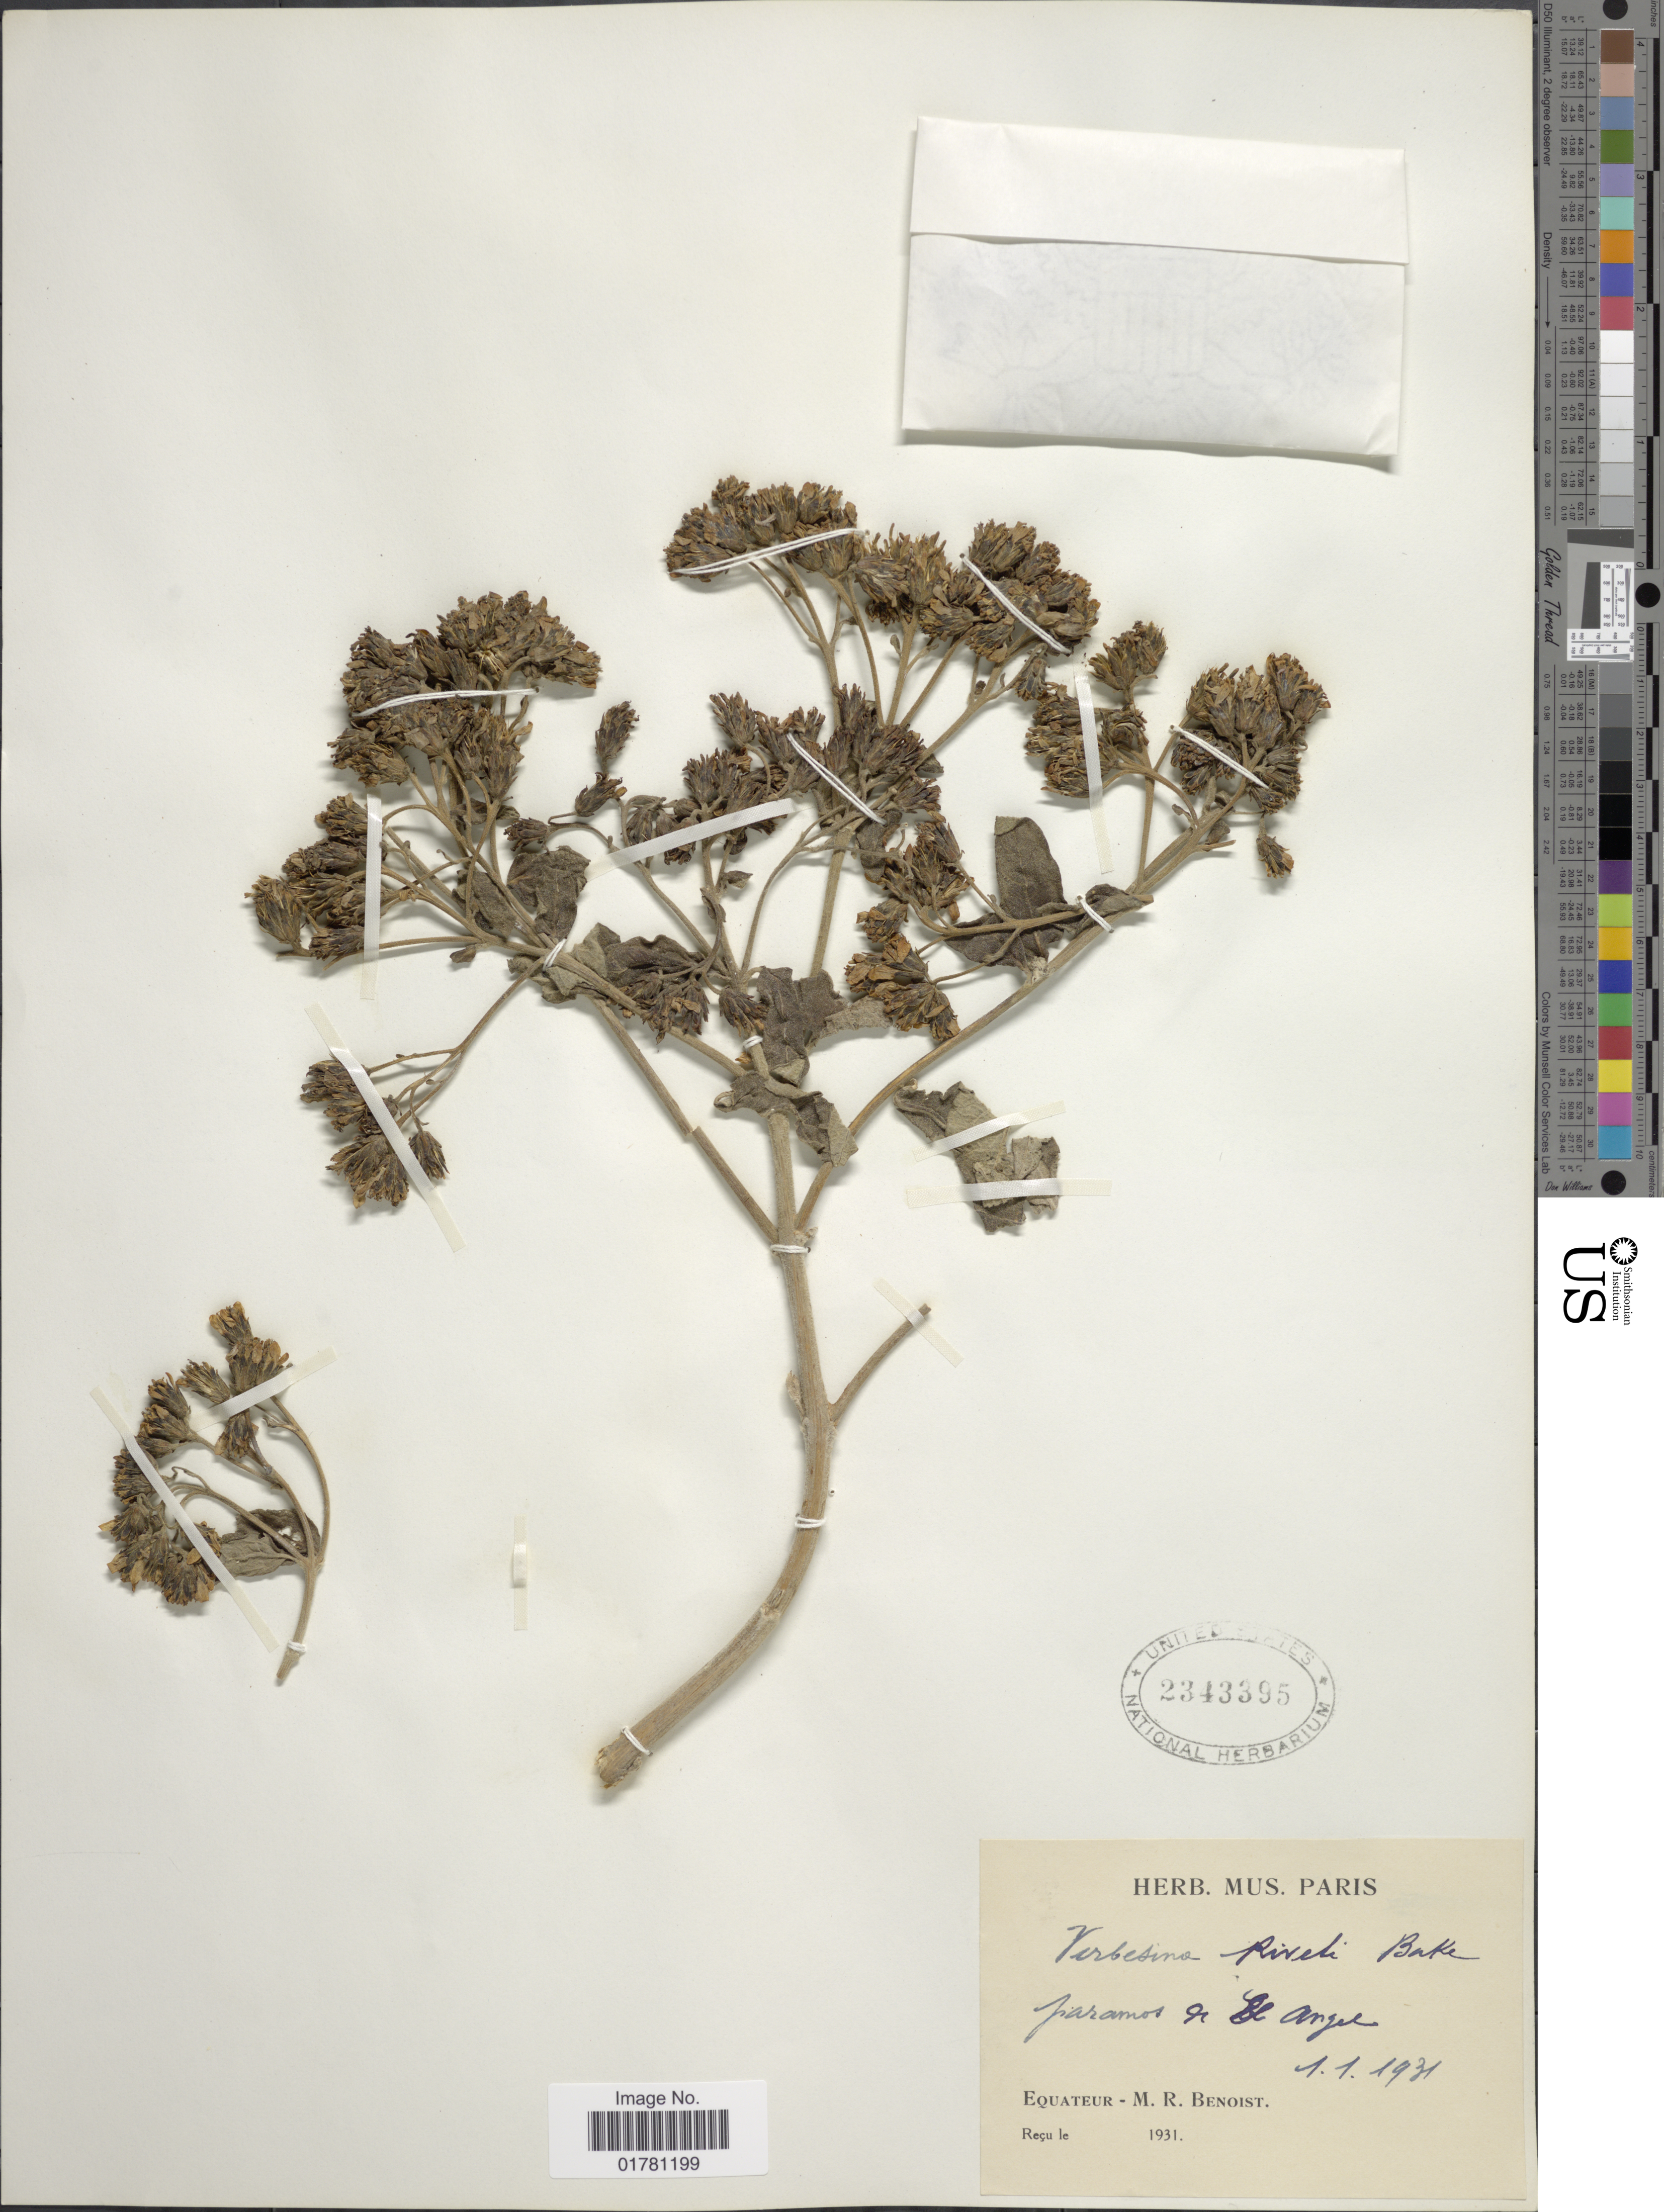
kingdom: Plantae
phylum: Tracheophyta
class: Magnoliopsida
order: Asterales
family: Asteraceae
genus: Verbesina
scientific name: Verbesina rivetii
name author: S.F. Blake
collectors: R. Benoist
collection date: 1931-01-01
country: Ecuador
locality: Paramos de Angel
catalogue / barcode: US 2343395